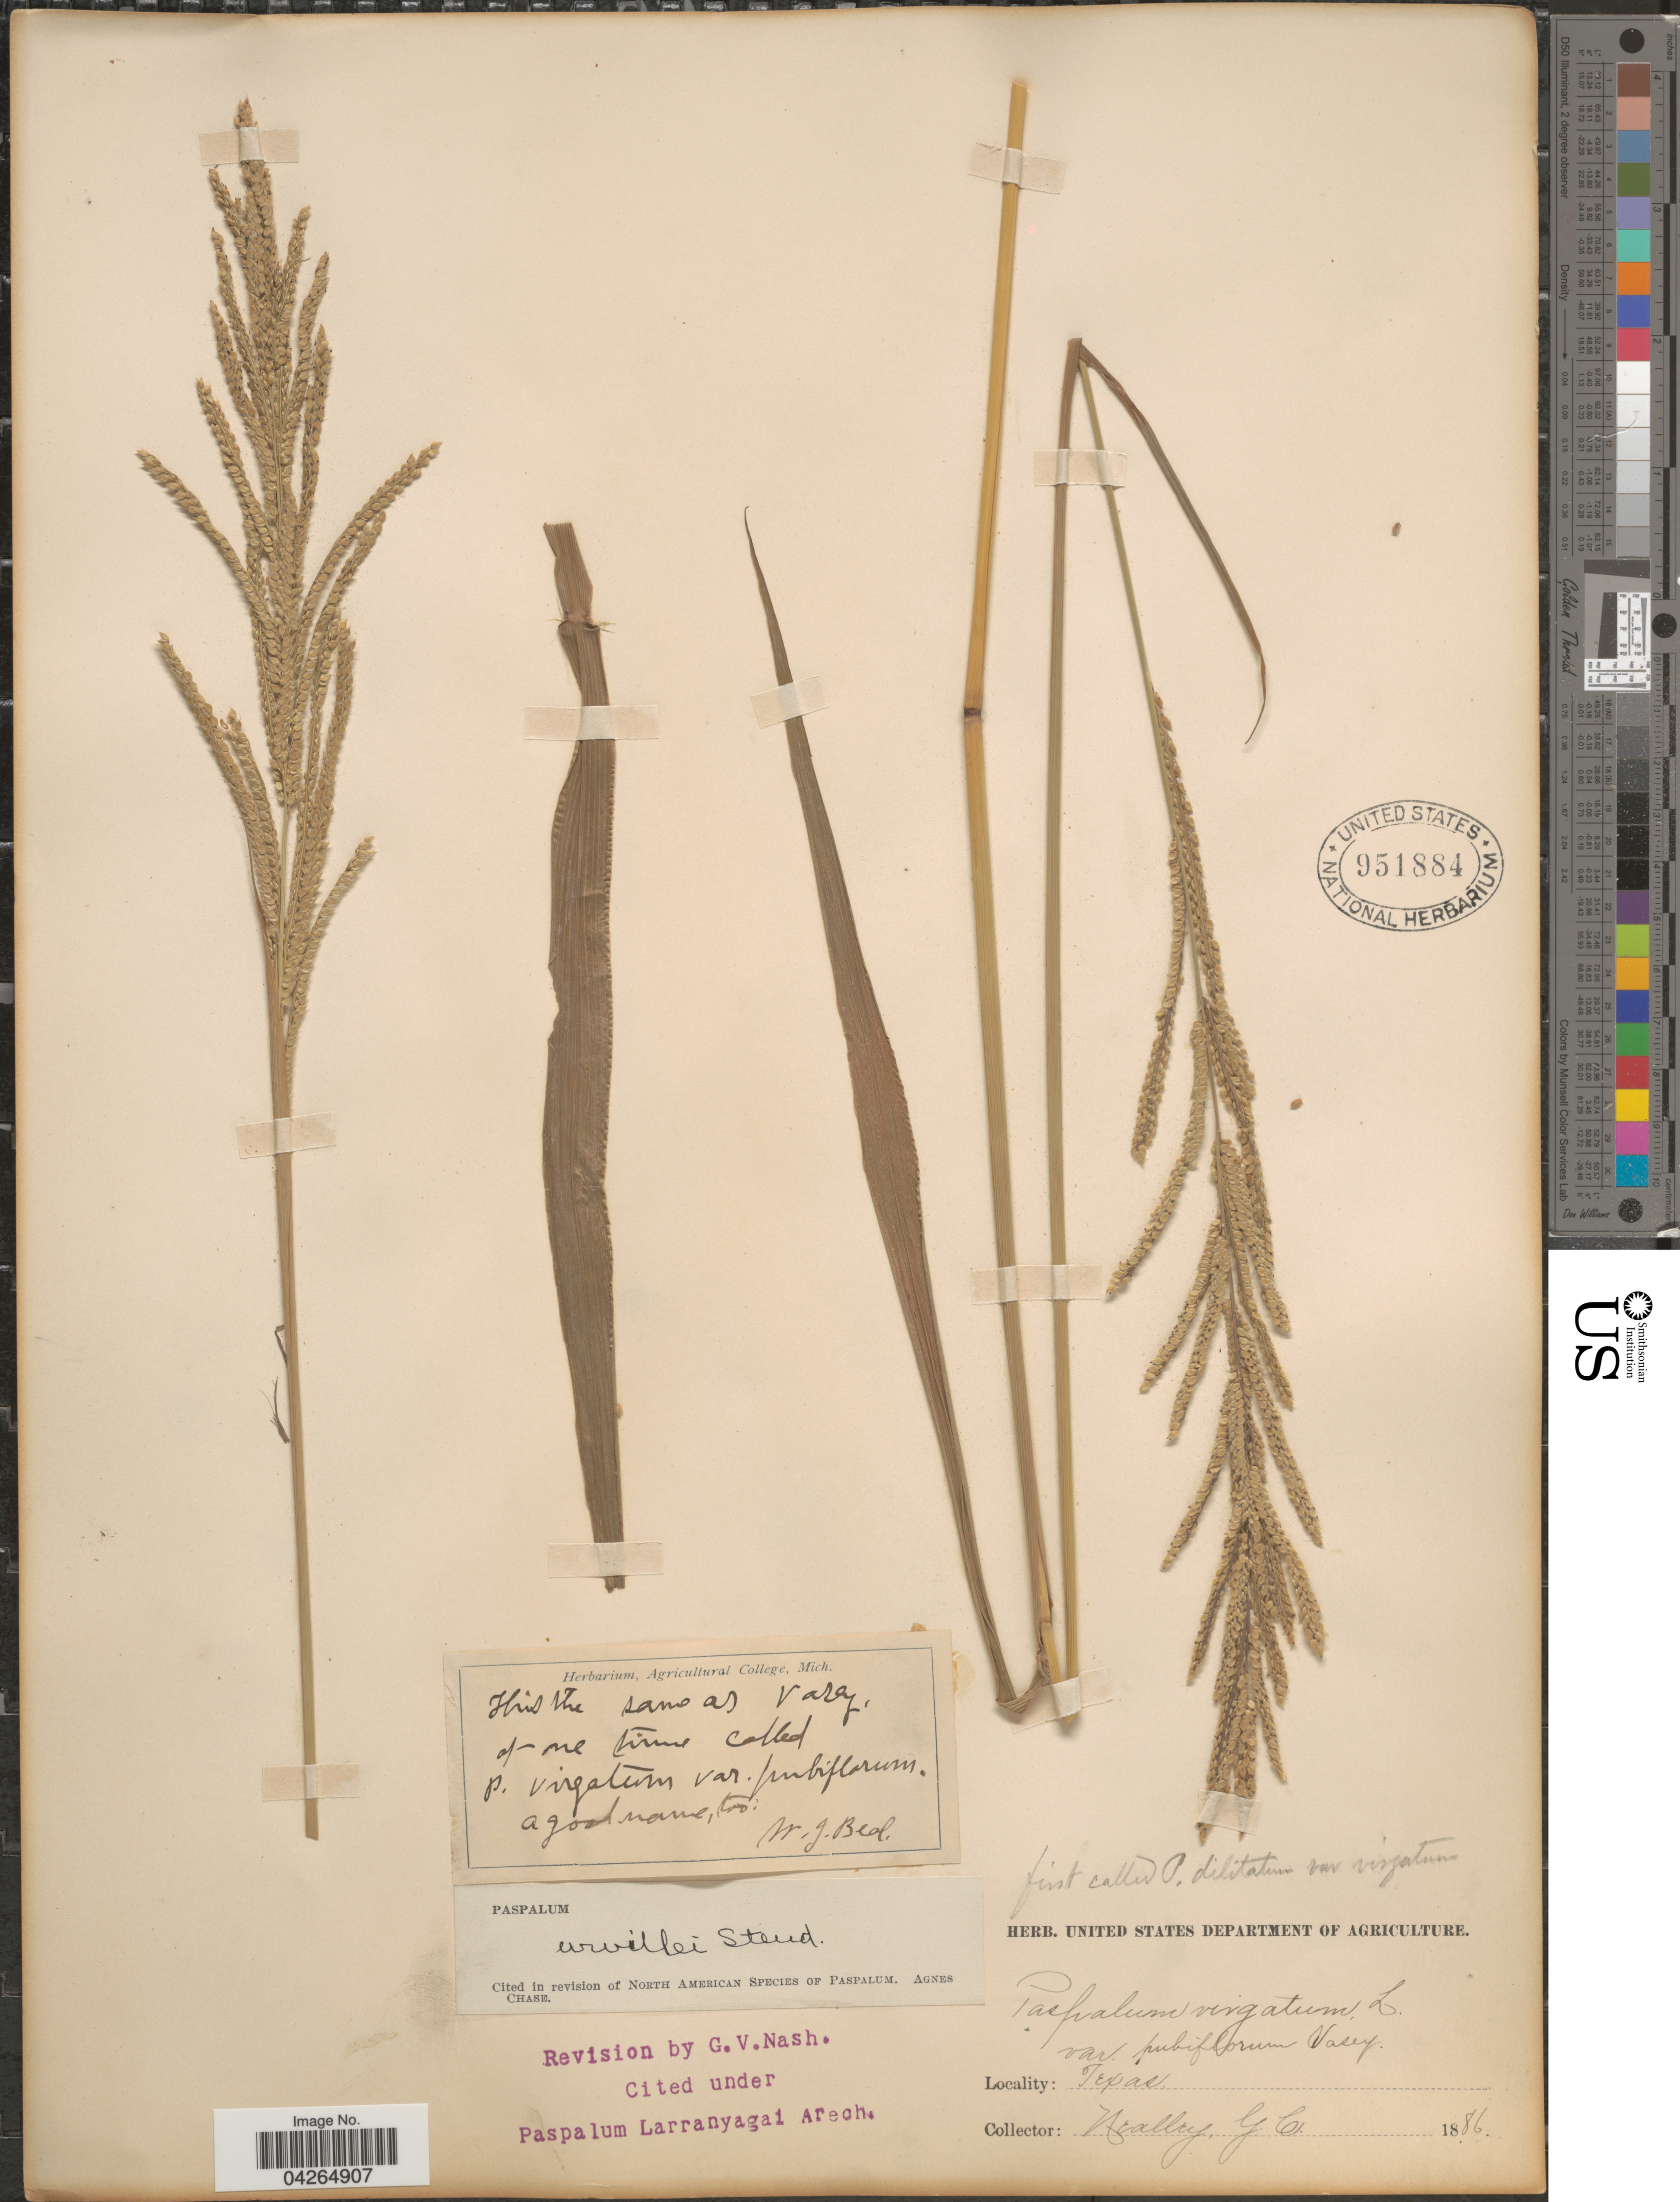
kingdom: Plantae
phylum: Tracheophyta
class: Liliopsida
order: Poales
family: Poaceae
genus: Paspalum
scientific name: Paspalum urvillei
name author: Steud.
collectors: G. C. Nealley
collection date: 1886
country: United States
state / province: Texas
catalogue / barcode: US 951884